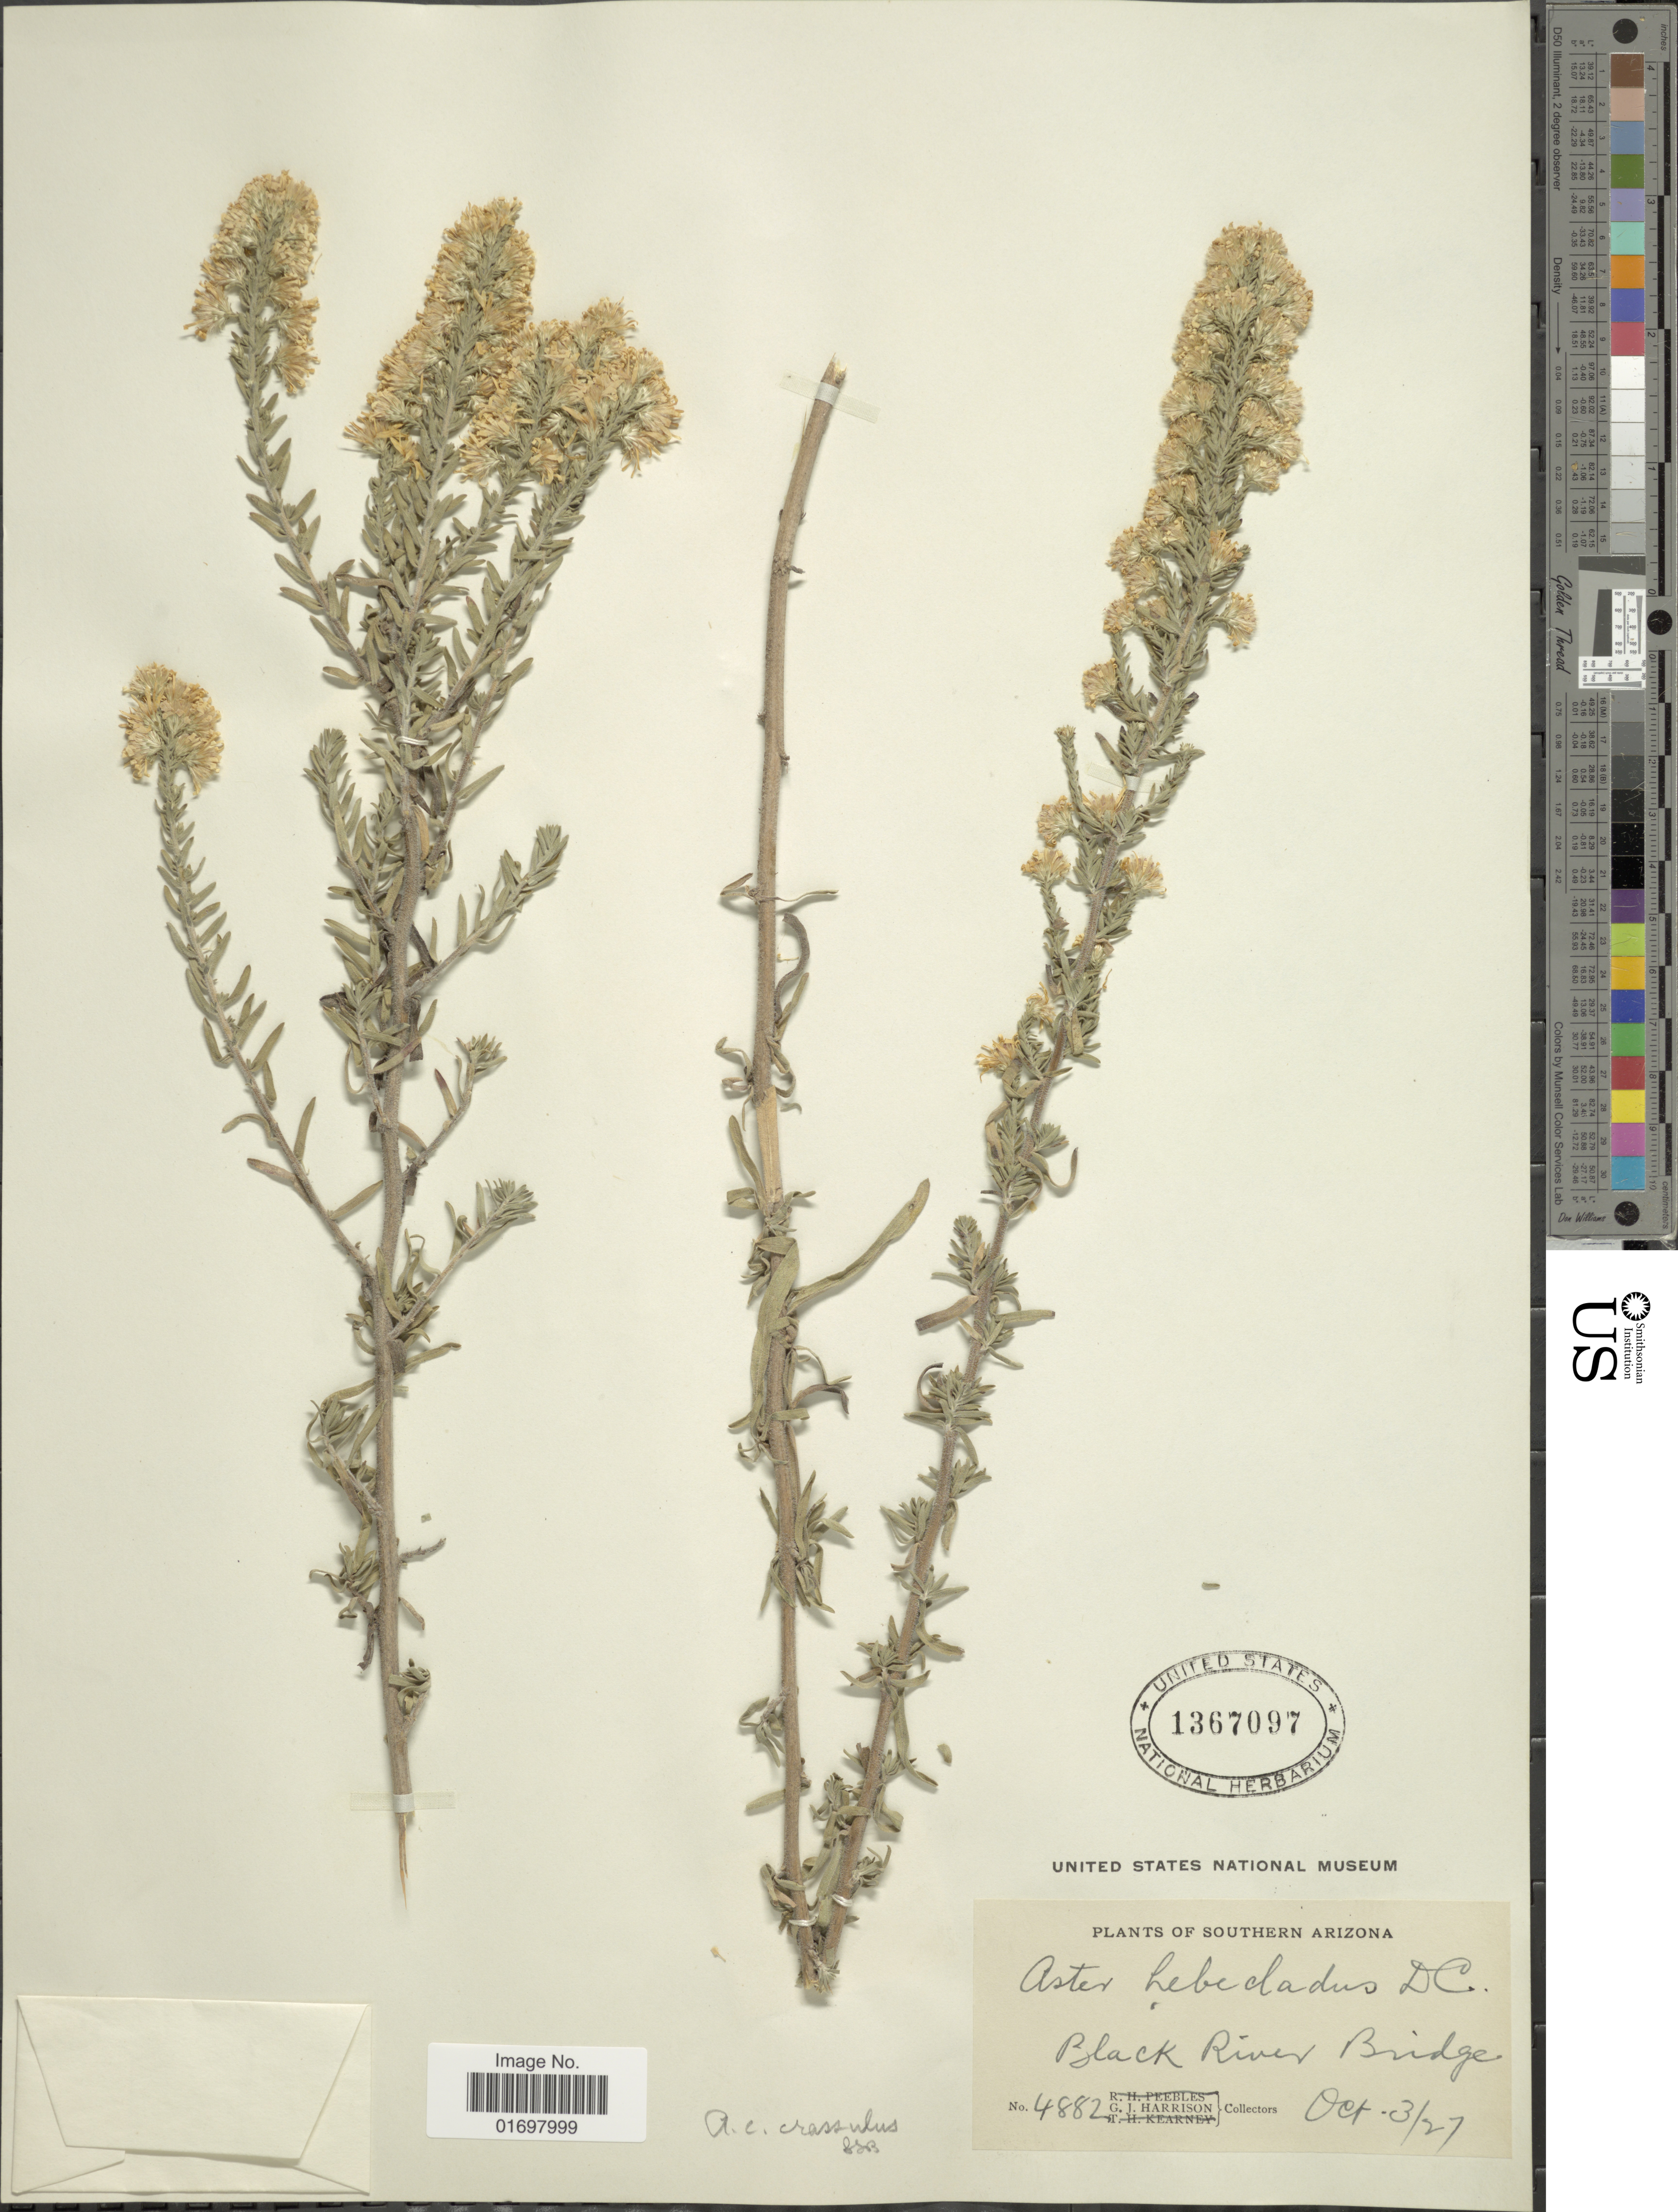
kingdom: Plantae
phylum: Tracheophyta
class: Magnoliopsida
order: Asterales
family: Asteraceae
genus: Symphyotrichum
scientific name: Symphyotrichum falcatum var. commutatum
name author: (Torr. & A. Gray) G.L. Nesom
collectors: G. J. Harrison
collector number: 4882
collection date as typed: Transcribed d/m/y: 3/10/27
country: United States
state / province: Arizona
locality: Southern Arizona. Black River Bridge.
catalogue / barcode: US 1367097